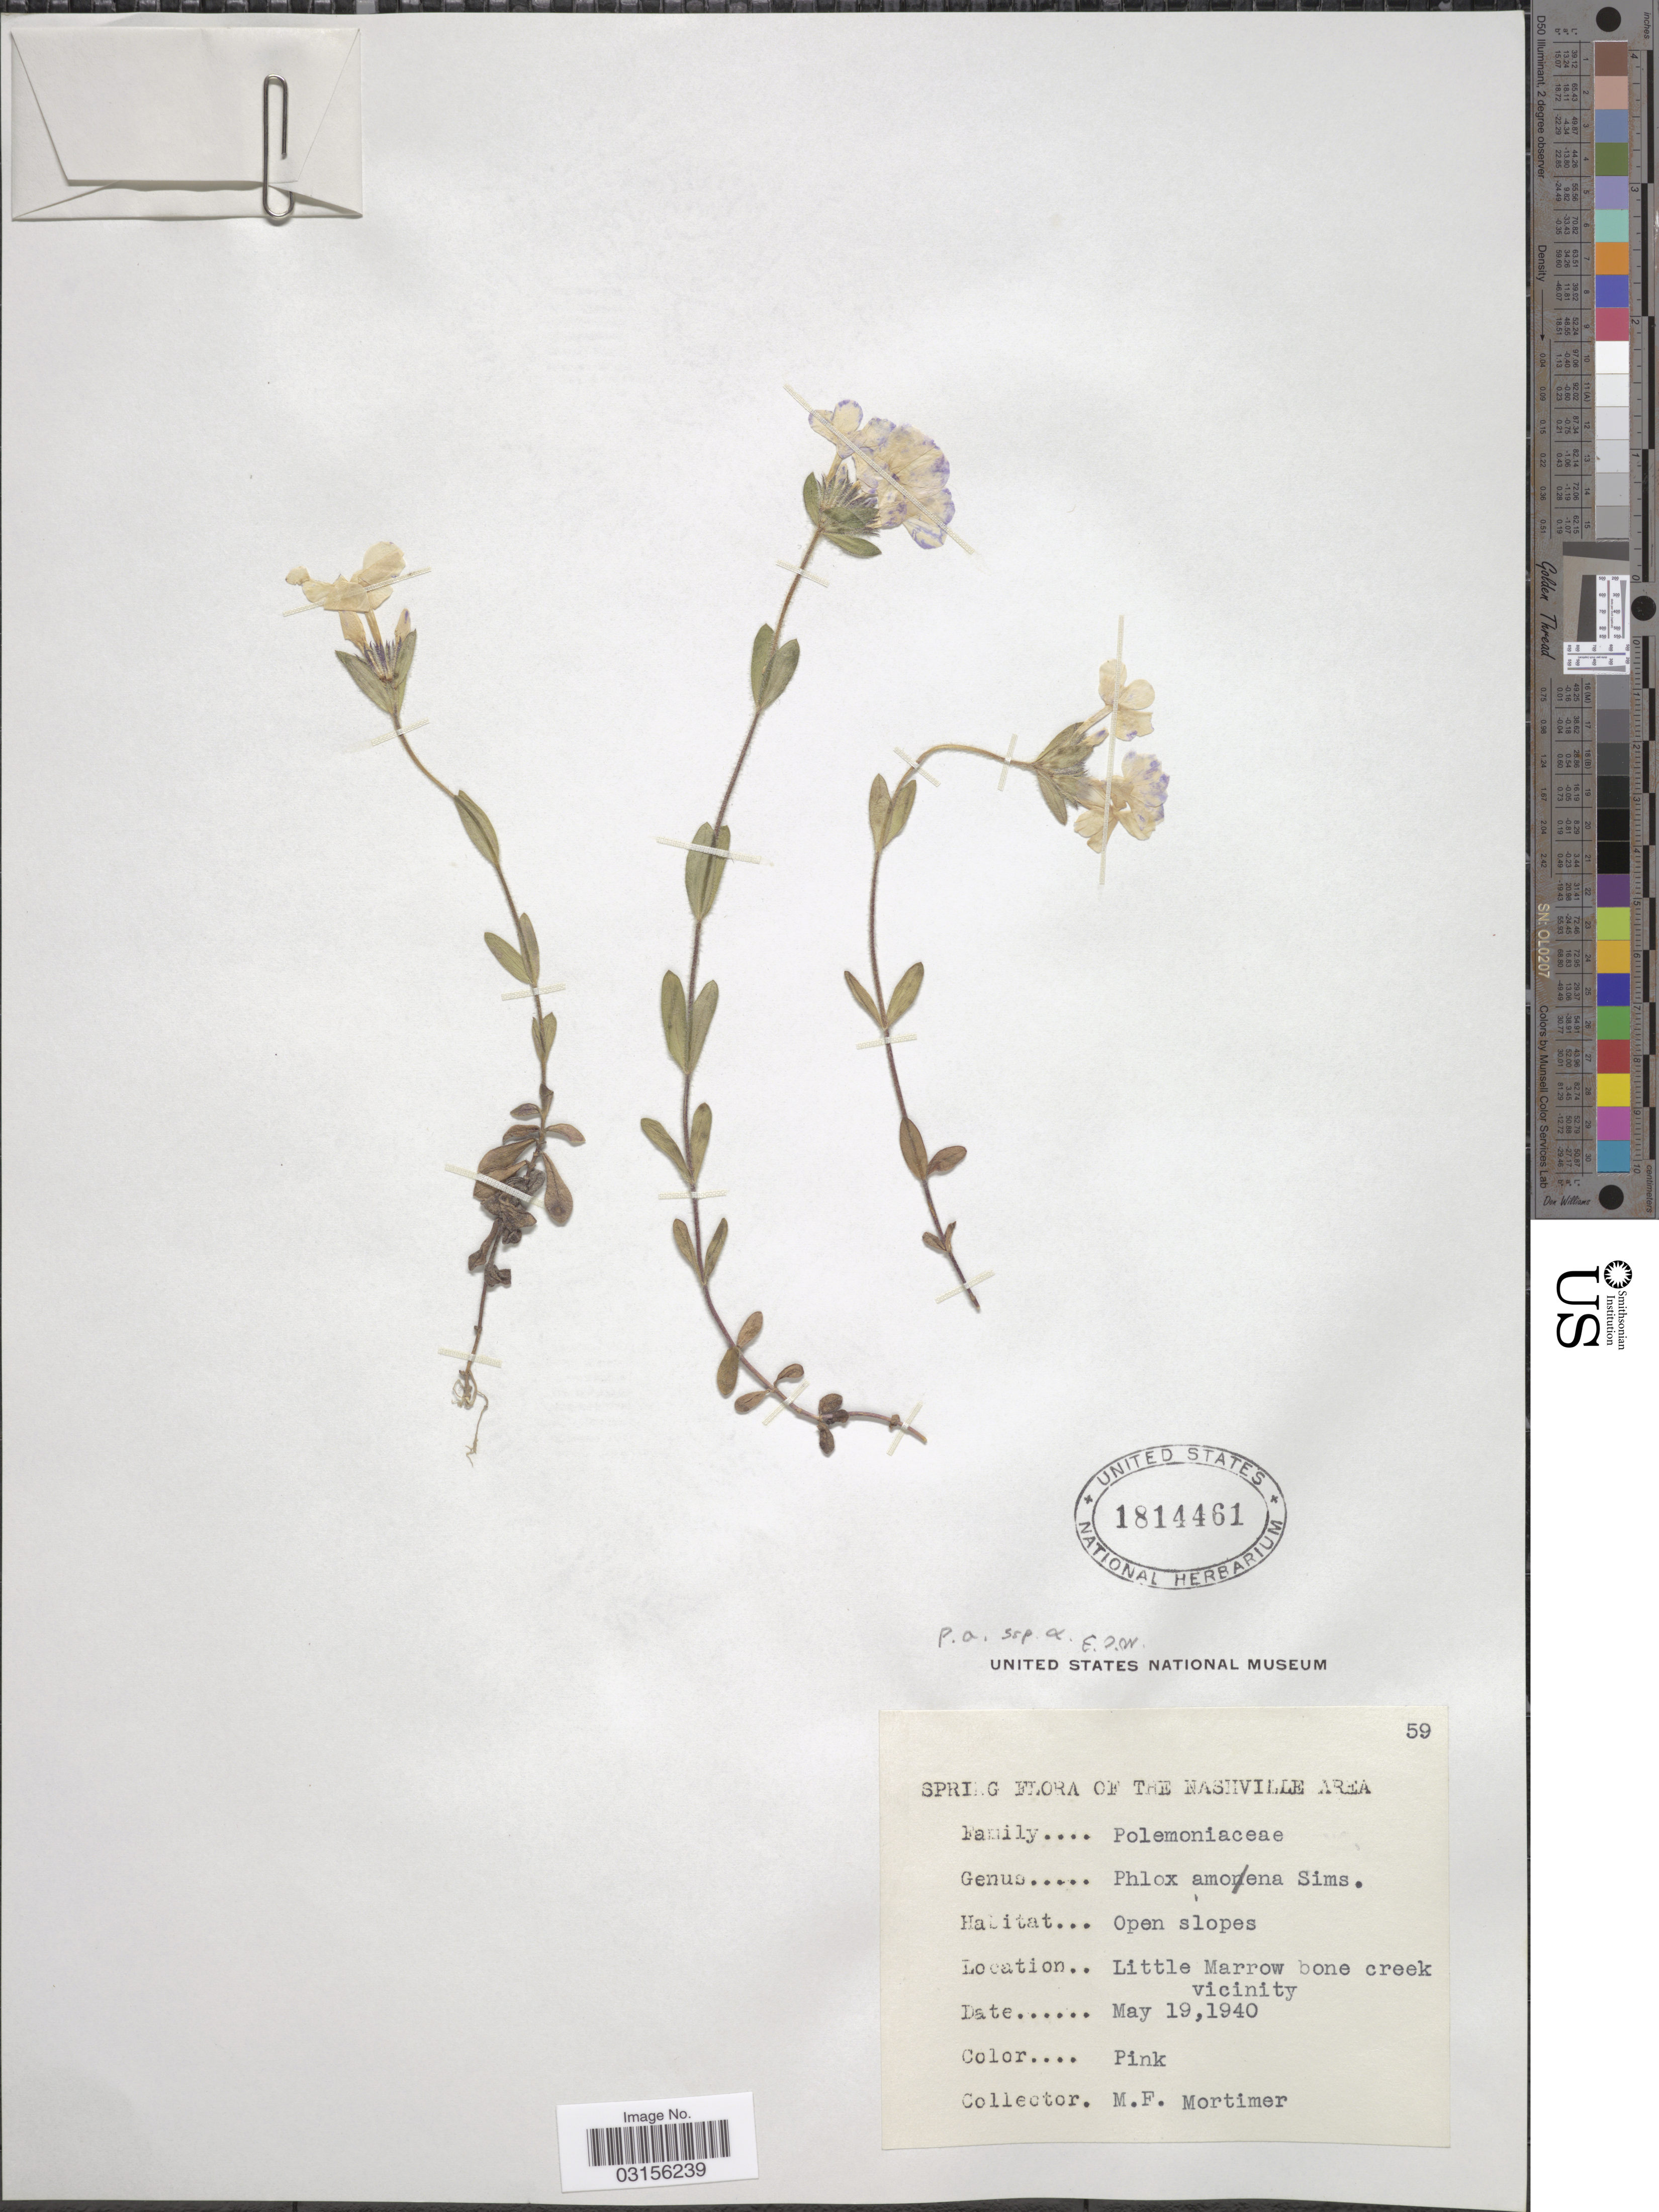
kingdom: Plantae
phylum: Tracheophyta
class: Magnoliopsida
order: Ericales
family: Polemoniaceae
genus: Phlox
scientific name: Phlox amoena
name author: Sims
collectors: M. Mortimer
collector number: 59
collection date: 1940-05-19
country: United States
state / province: Tennessee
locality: Nashville Area. Little Marrow bone creek vicinity.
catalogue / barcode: US 1814461